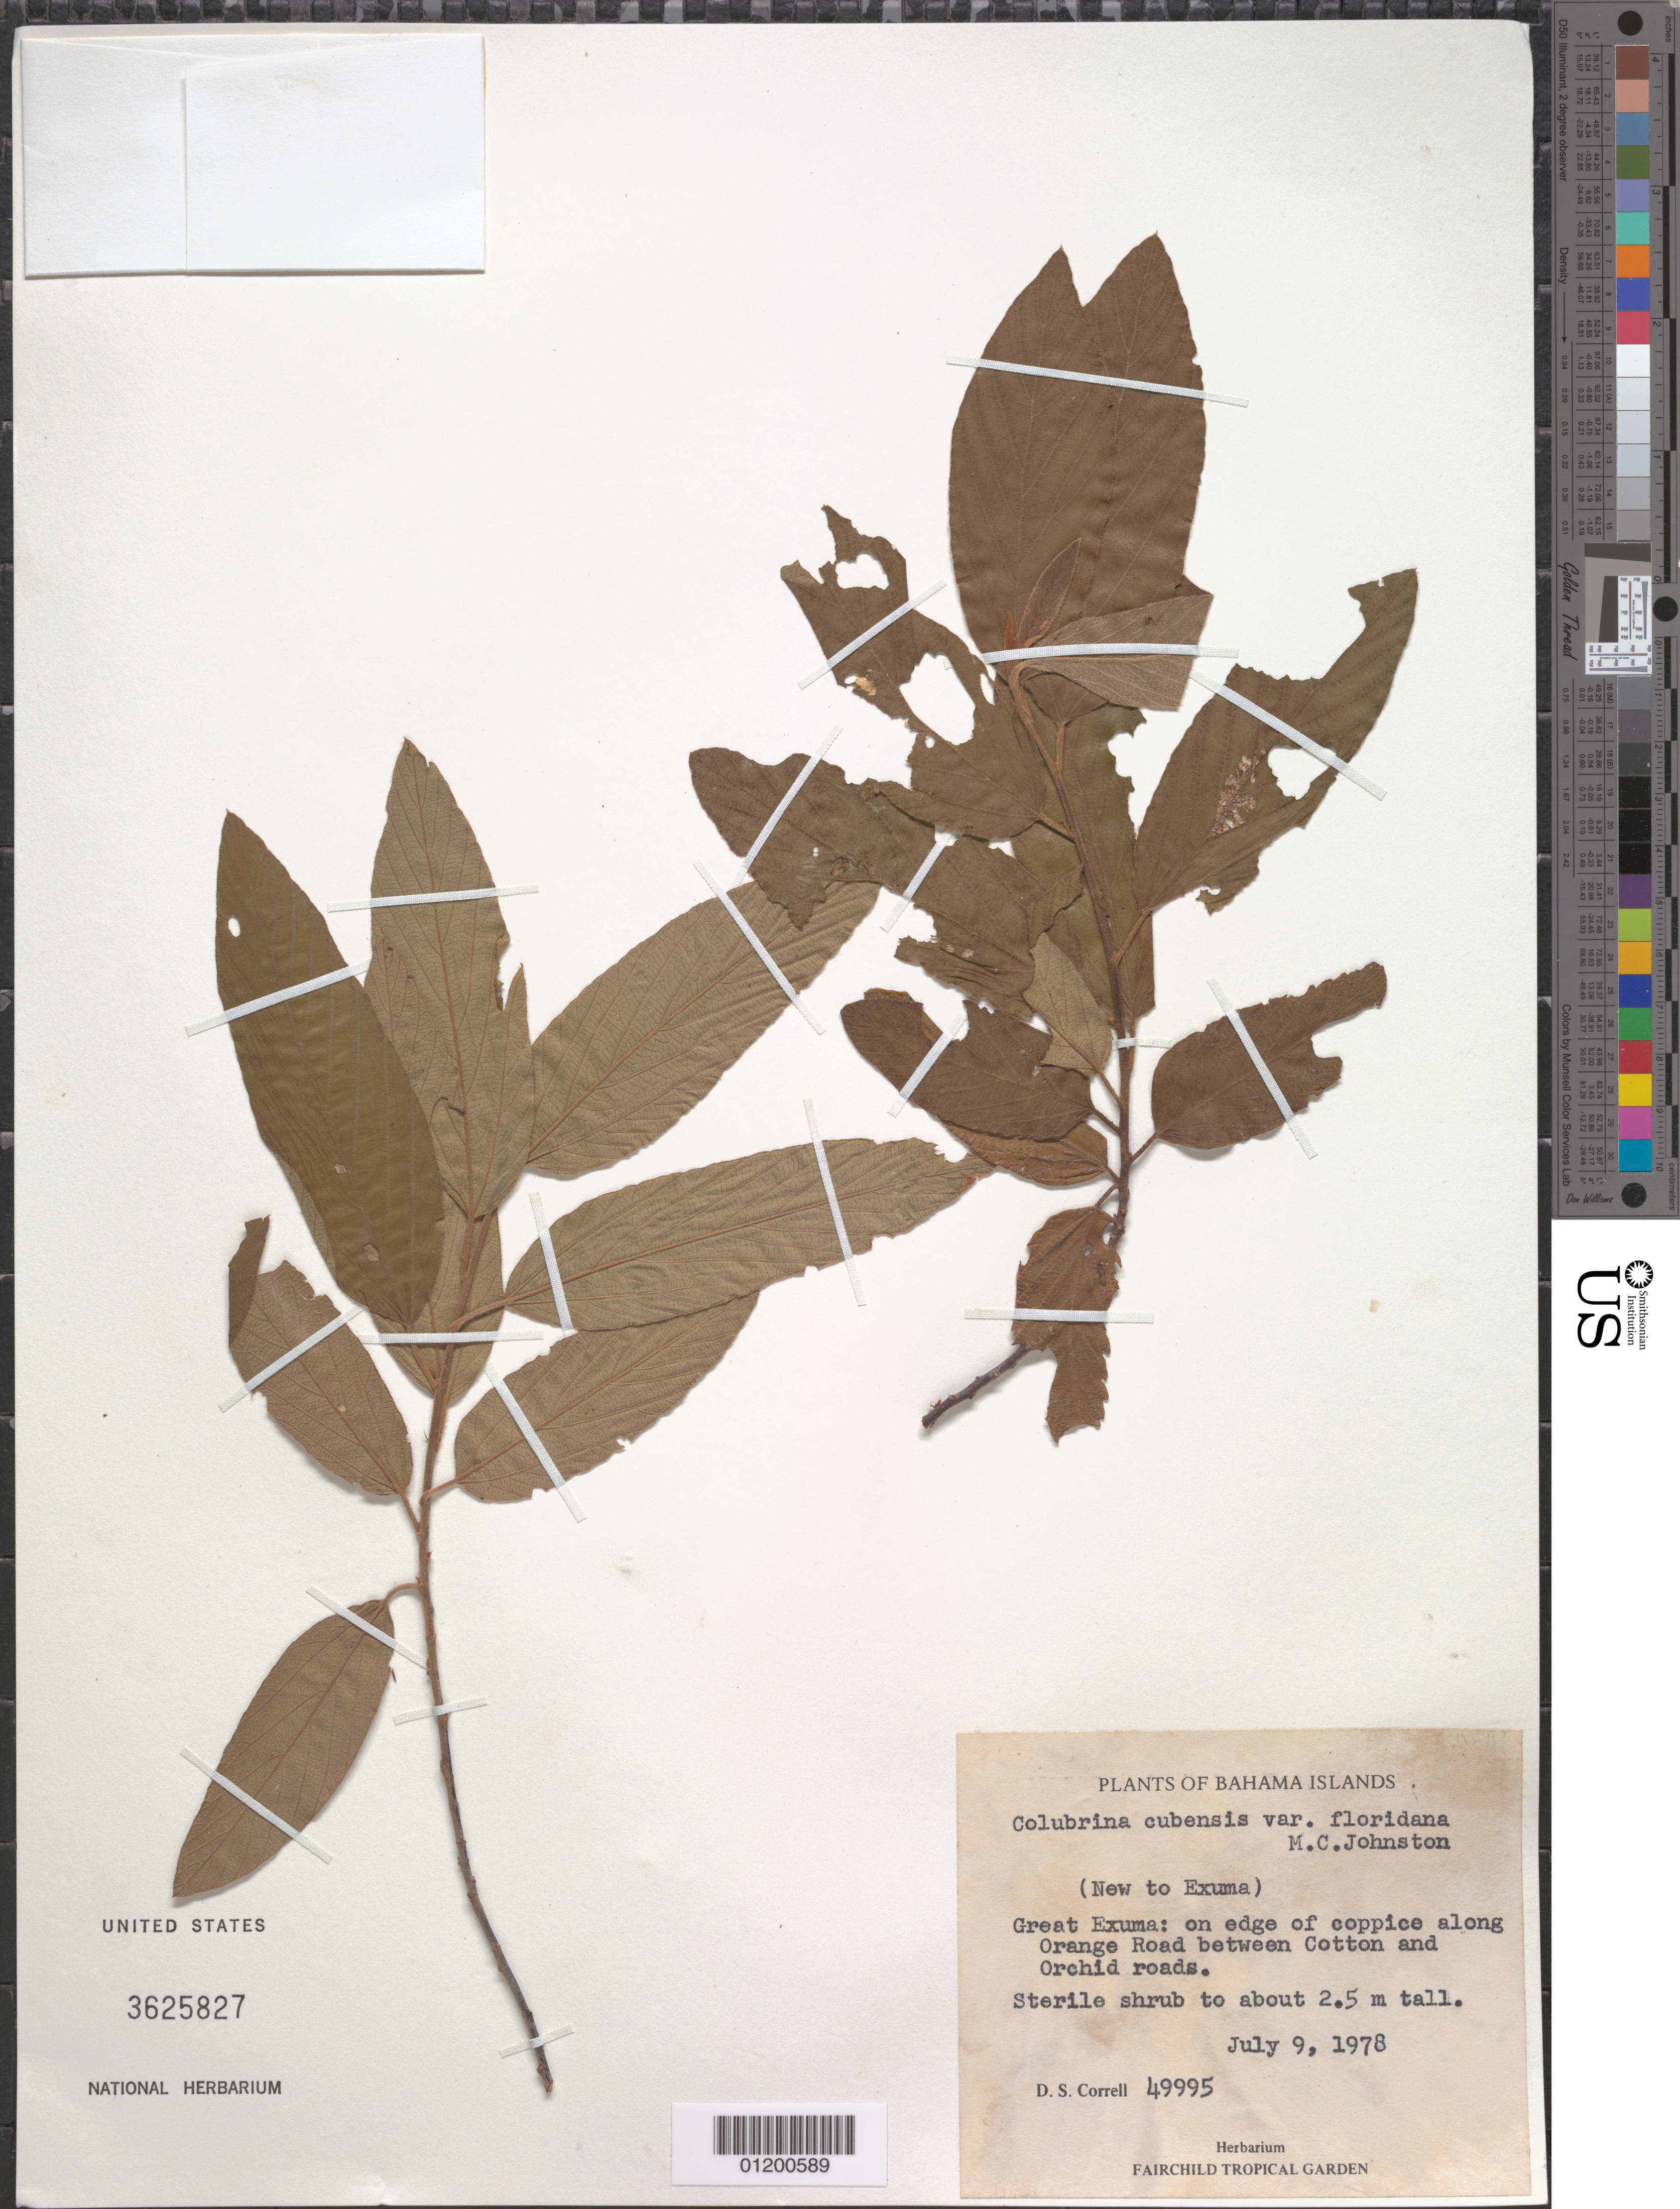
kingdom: Plantae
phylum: Tracheophyta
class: Magnoliopsida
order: Rosales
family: Rhamnaceae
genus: Colubrina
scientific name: Colubrina cubensis var. floridana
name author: M.C. Johnst.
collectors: D. S. Correll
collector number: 49995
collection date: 1978-07-09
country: Bahamas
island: Great Exuma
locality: On edge of coppice along Orange Road between Cotton and Orchid roads.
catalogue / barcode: US 3625827